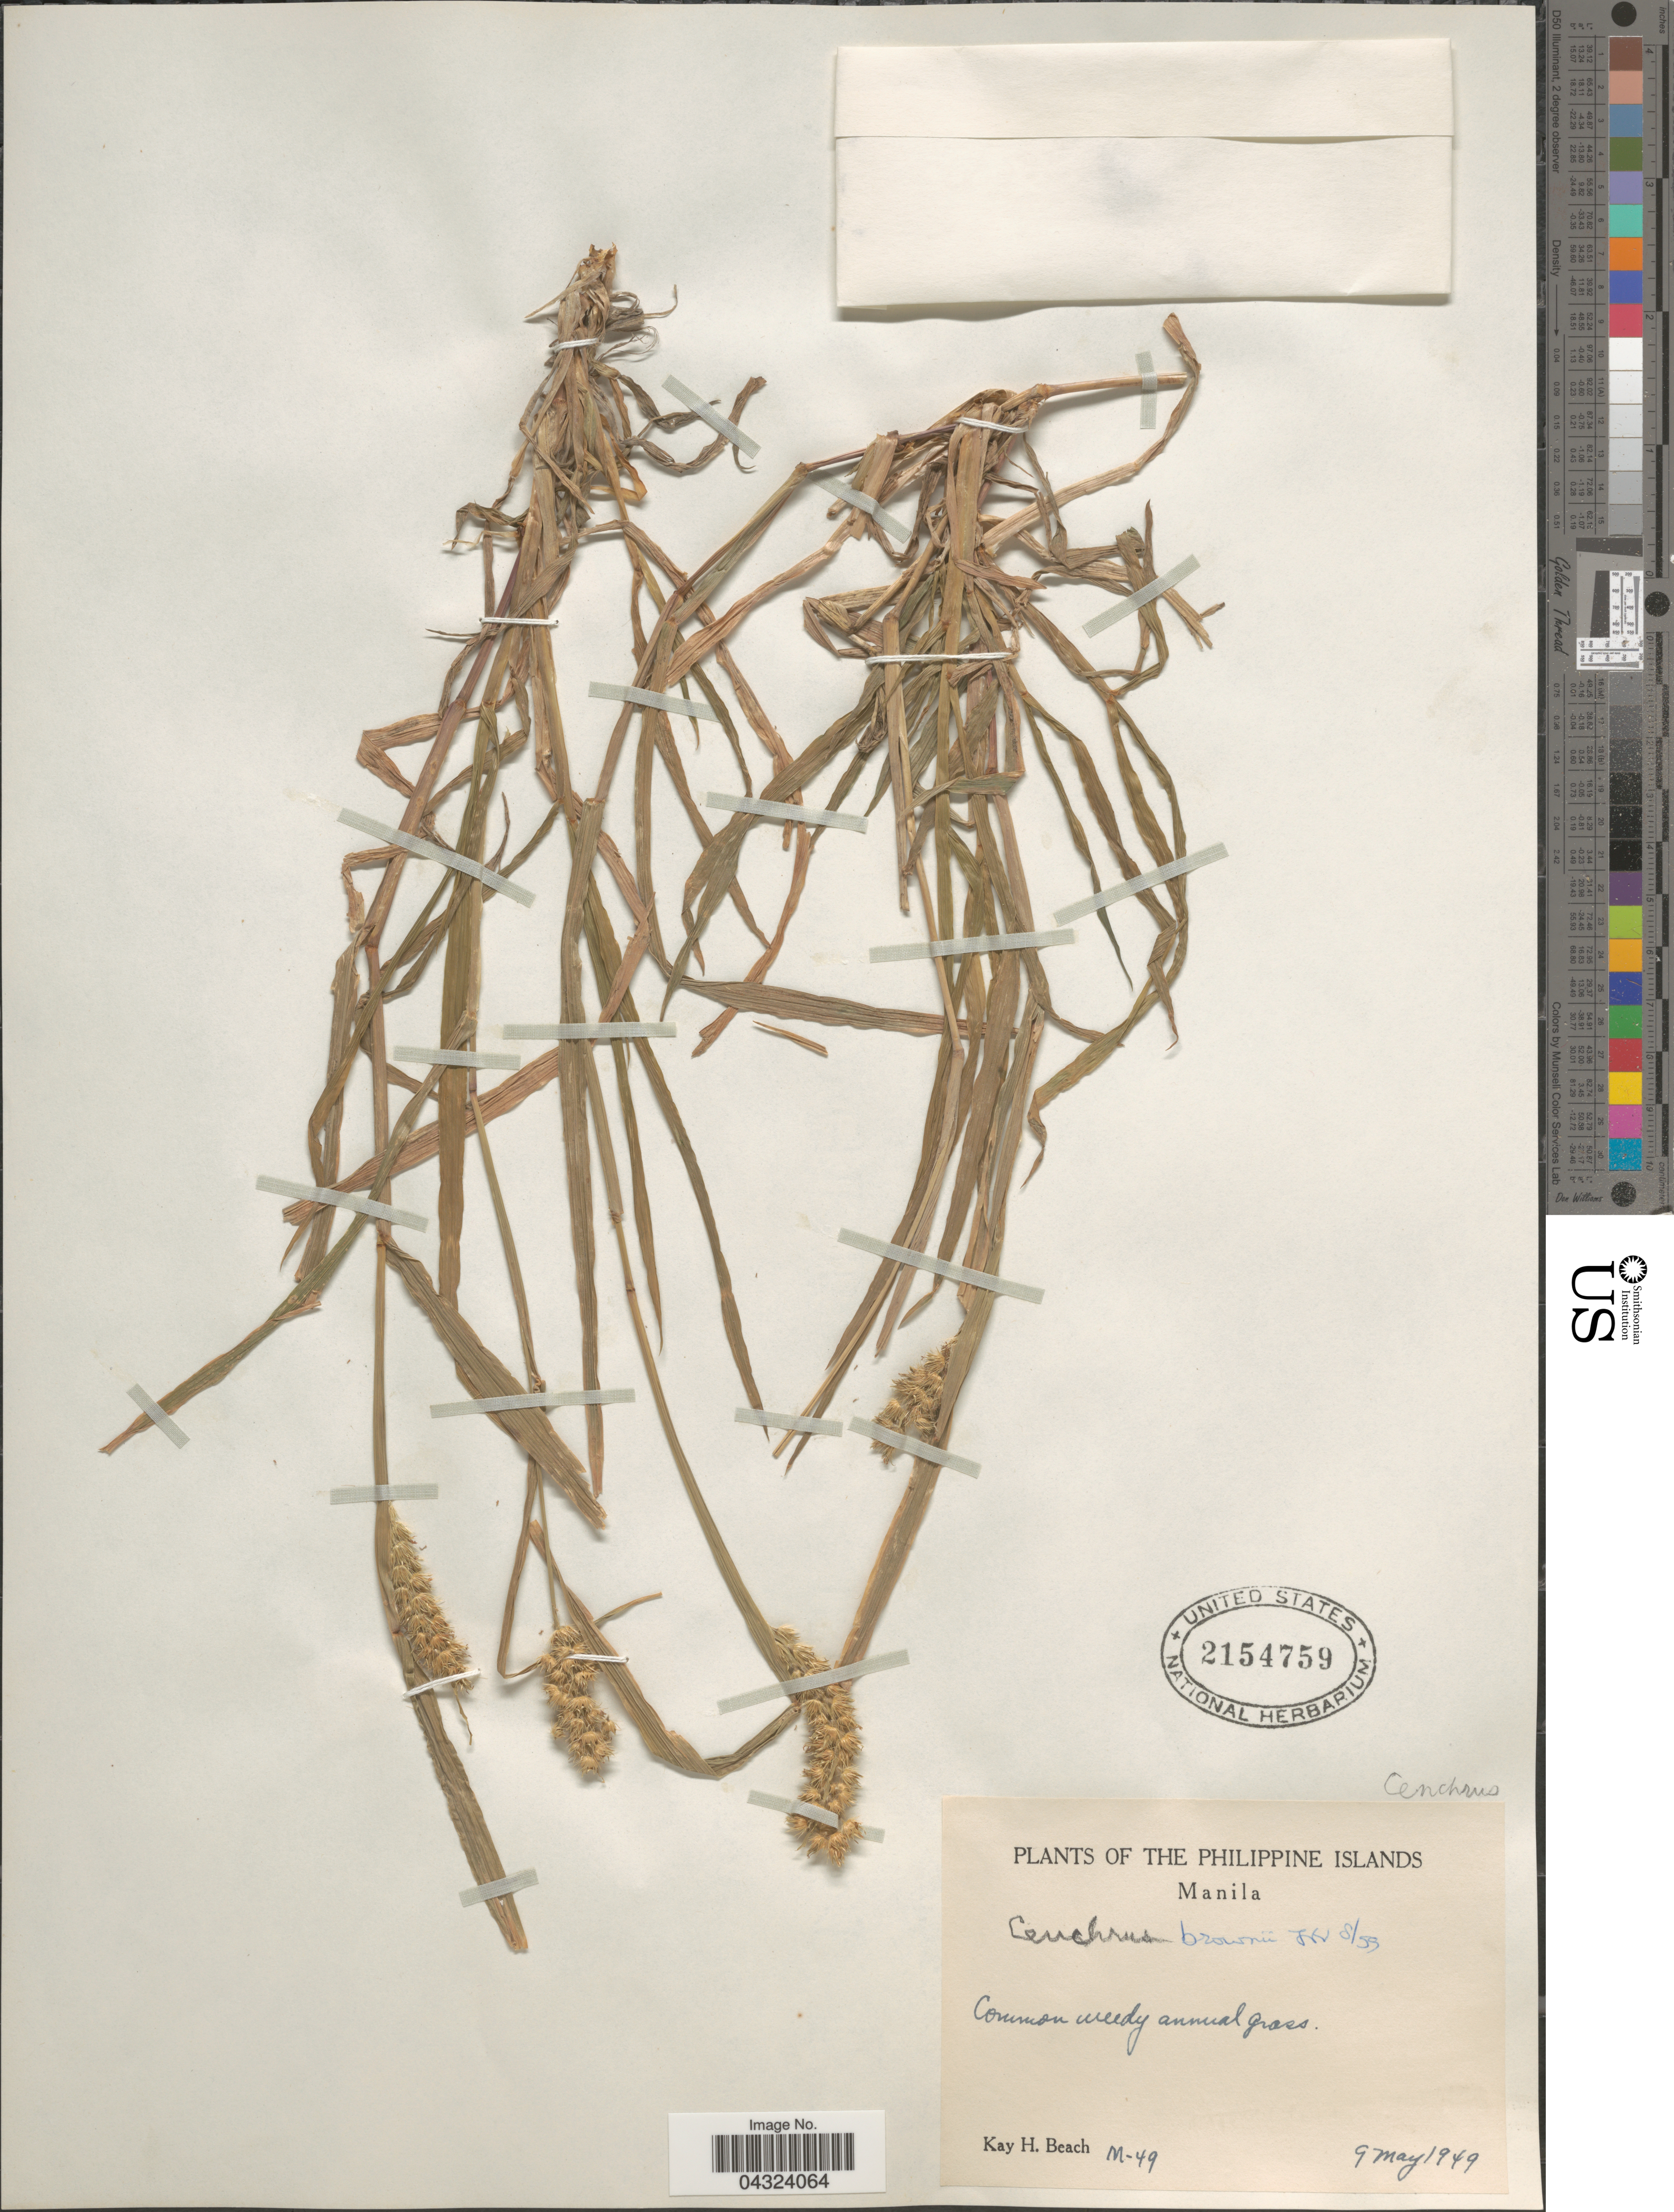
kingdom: Plantae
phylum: Tracheophyta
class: Liliopsida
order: Poales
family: Poaceae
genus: Cenchrus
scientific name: Cenchrus brownii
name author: Roem. & Schult.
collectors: K. H. Beach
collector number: M-49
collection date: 1949-05-09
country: Philippines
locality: Manila.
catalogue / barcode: US 2154759